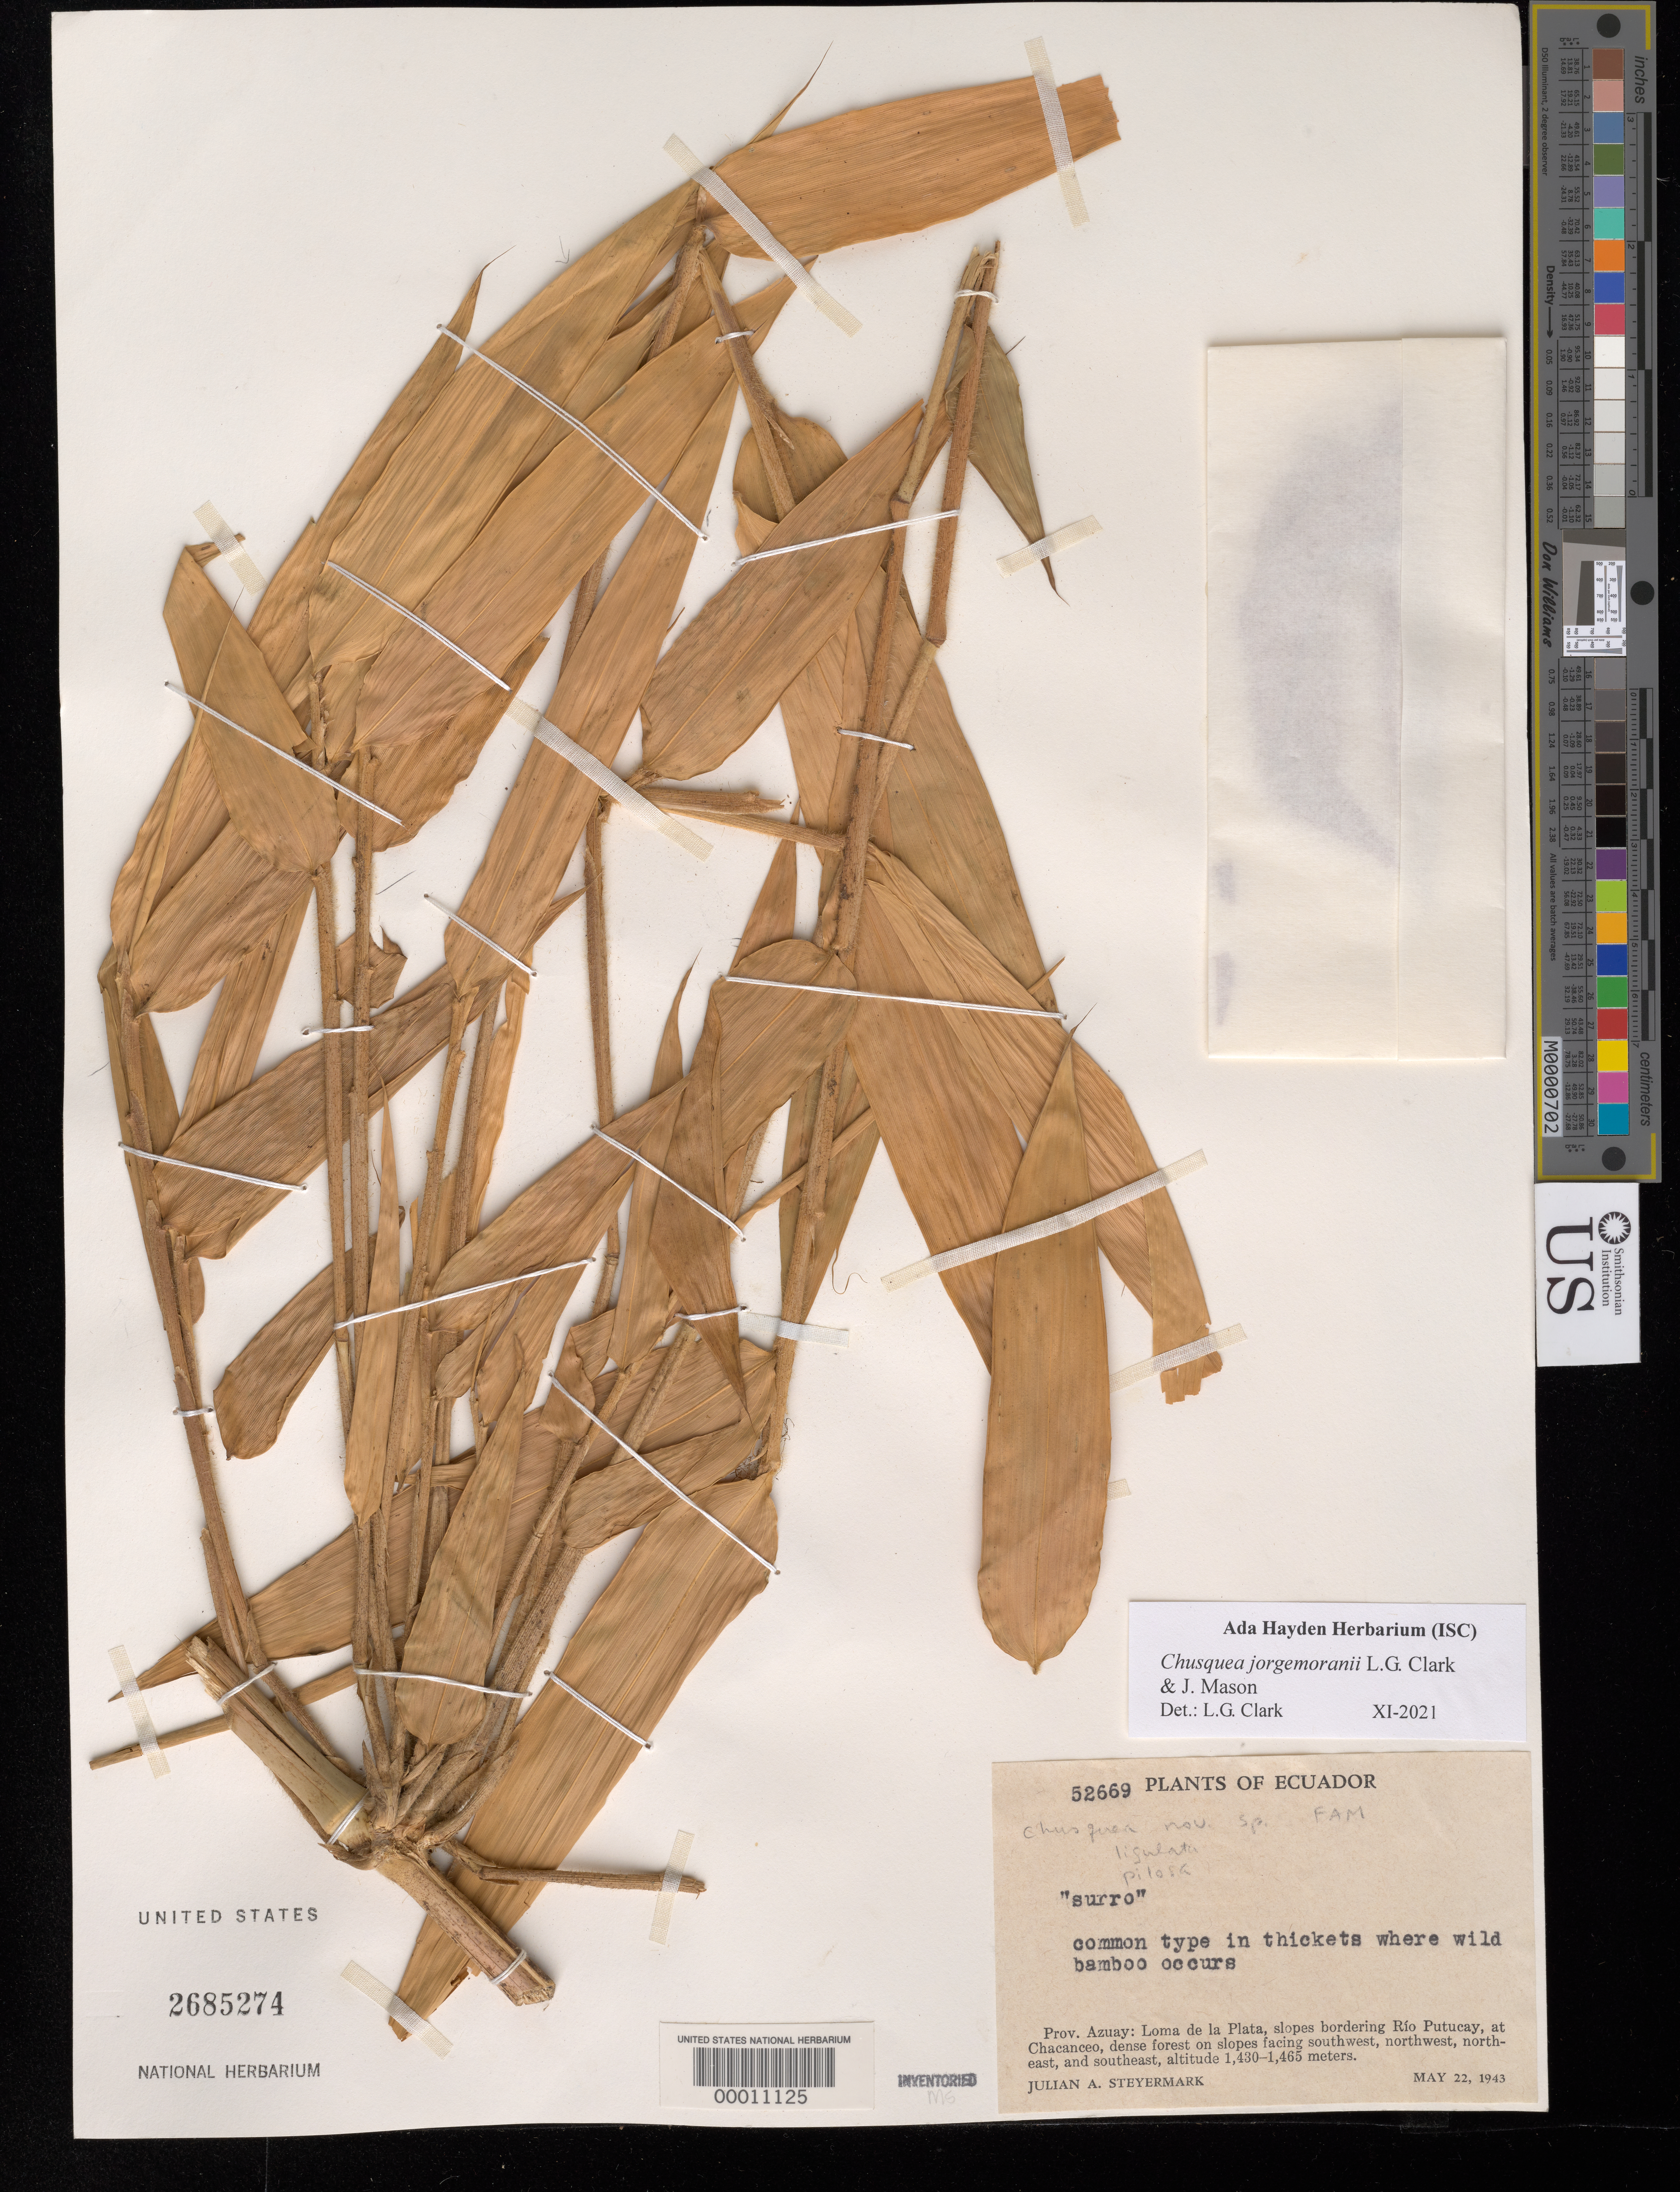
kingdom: Plantae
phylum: Tracheophyta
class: Liliopsida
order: Poales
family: Poaceae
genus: Chusquea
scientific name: Chusquea jorgemoranii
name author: L.G. Clark & J.J.Mason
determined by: Clark, Lynn G., (ISC), Iowa State University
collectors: J. Steyermark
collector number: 52669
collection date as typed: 22 May 1943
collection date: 1943-05-22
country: Ecuador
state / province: Azuay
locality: Loma de la Plata, Rio Putucay, Chacanceo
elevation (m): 1430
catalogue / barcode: US 2685274